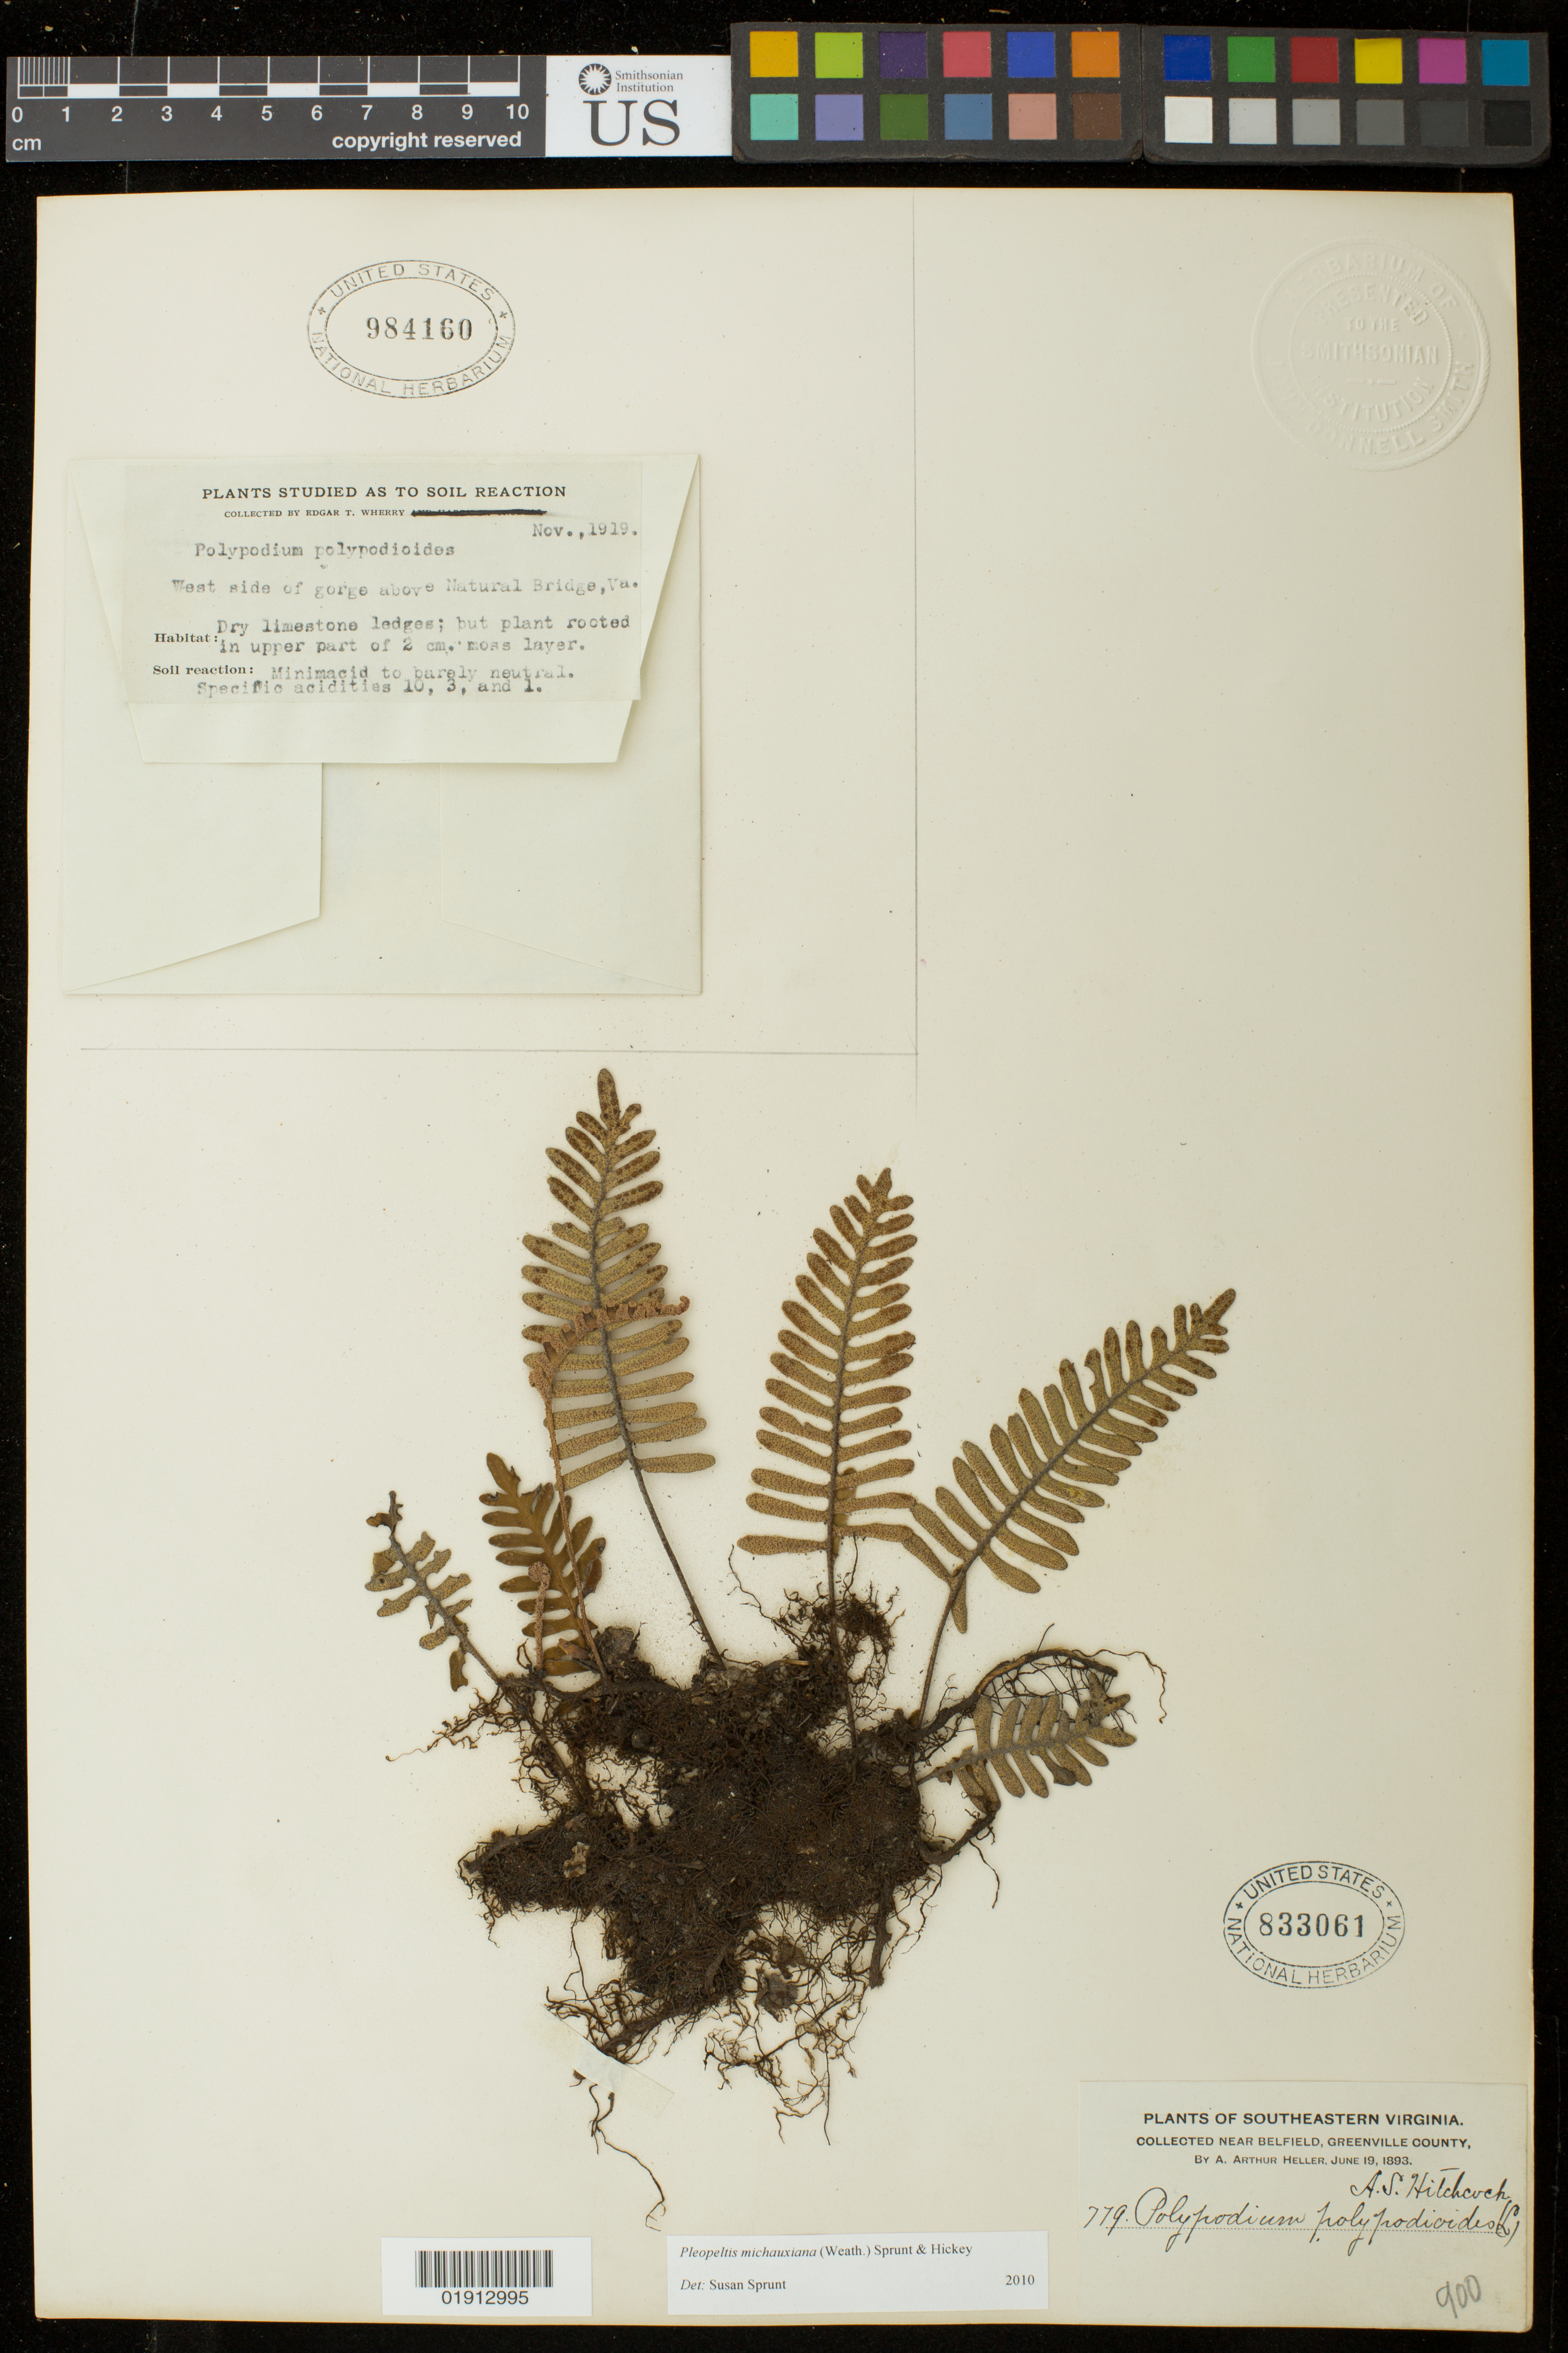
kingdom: Plantae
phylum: Tracheophyta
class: Polypodiopsida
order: Polypodiales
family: Polypodiaceae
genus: Pleopeltis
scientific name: Pleopeltis michauxiana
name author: (Weath.) Hickey & Sprunt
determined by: Sprunt, S. V.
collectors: A. A. Heller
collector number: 779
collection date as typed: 19 Jun 1893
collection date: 1893-06-19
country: United States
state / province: Virginia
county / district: Greensville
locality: Near Belfield.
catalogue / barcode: US 833061